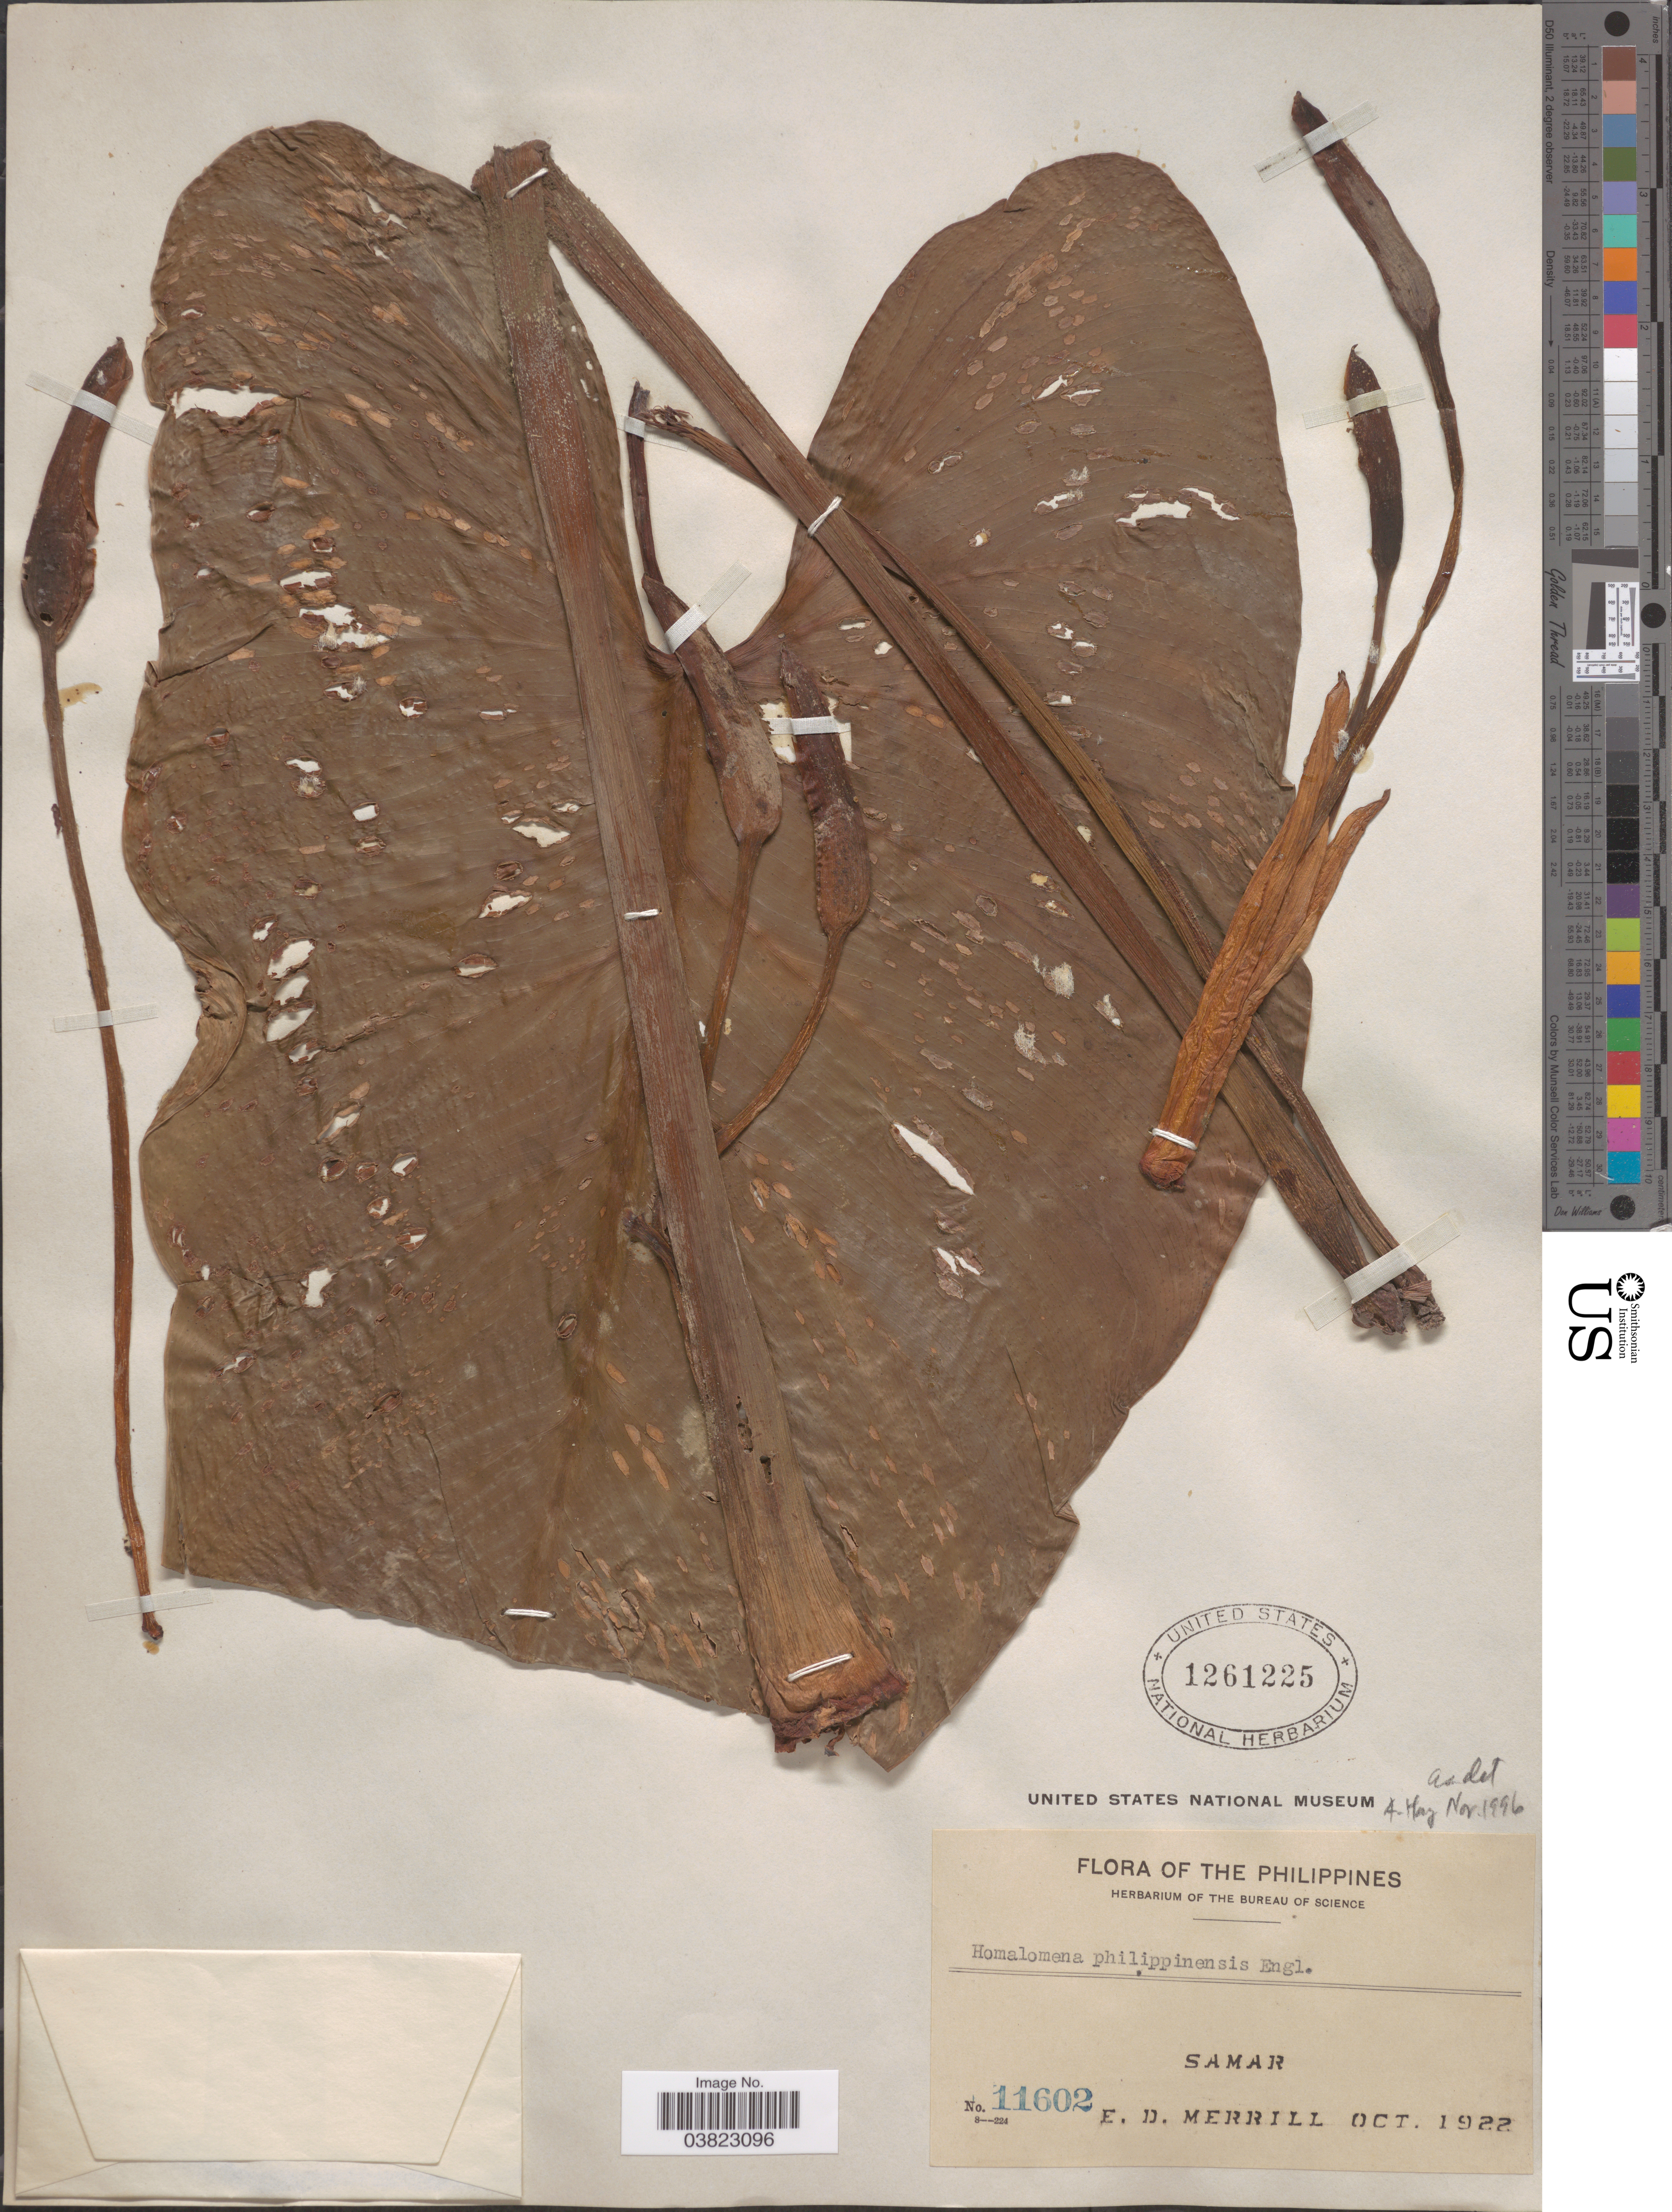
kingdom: Plantae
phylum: Tracheophyta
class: Liliopsida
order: Alismatales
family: Araceae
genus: Homalomena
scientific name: Homalomena philippinensis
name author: Engl.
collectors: E. D. Merrill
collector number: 11602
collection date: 1922-10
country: Philippines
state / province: Eastern Visayas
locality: Samar.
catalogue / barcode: US 1261225